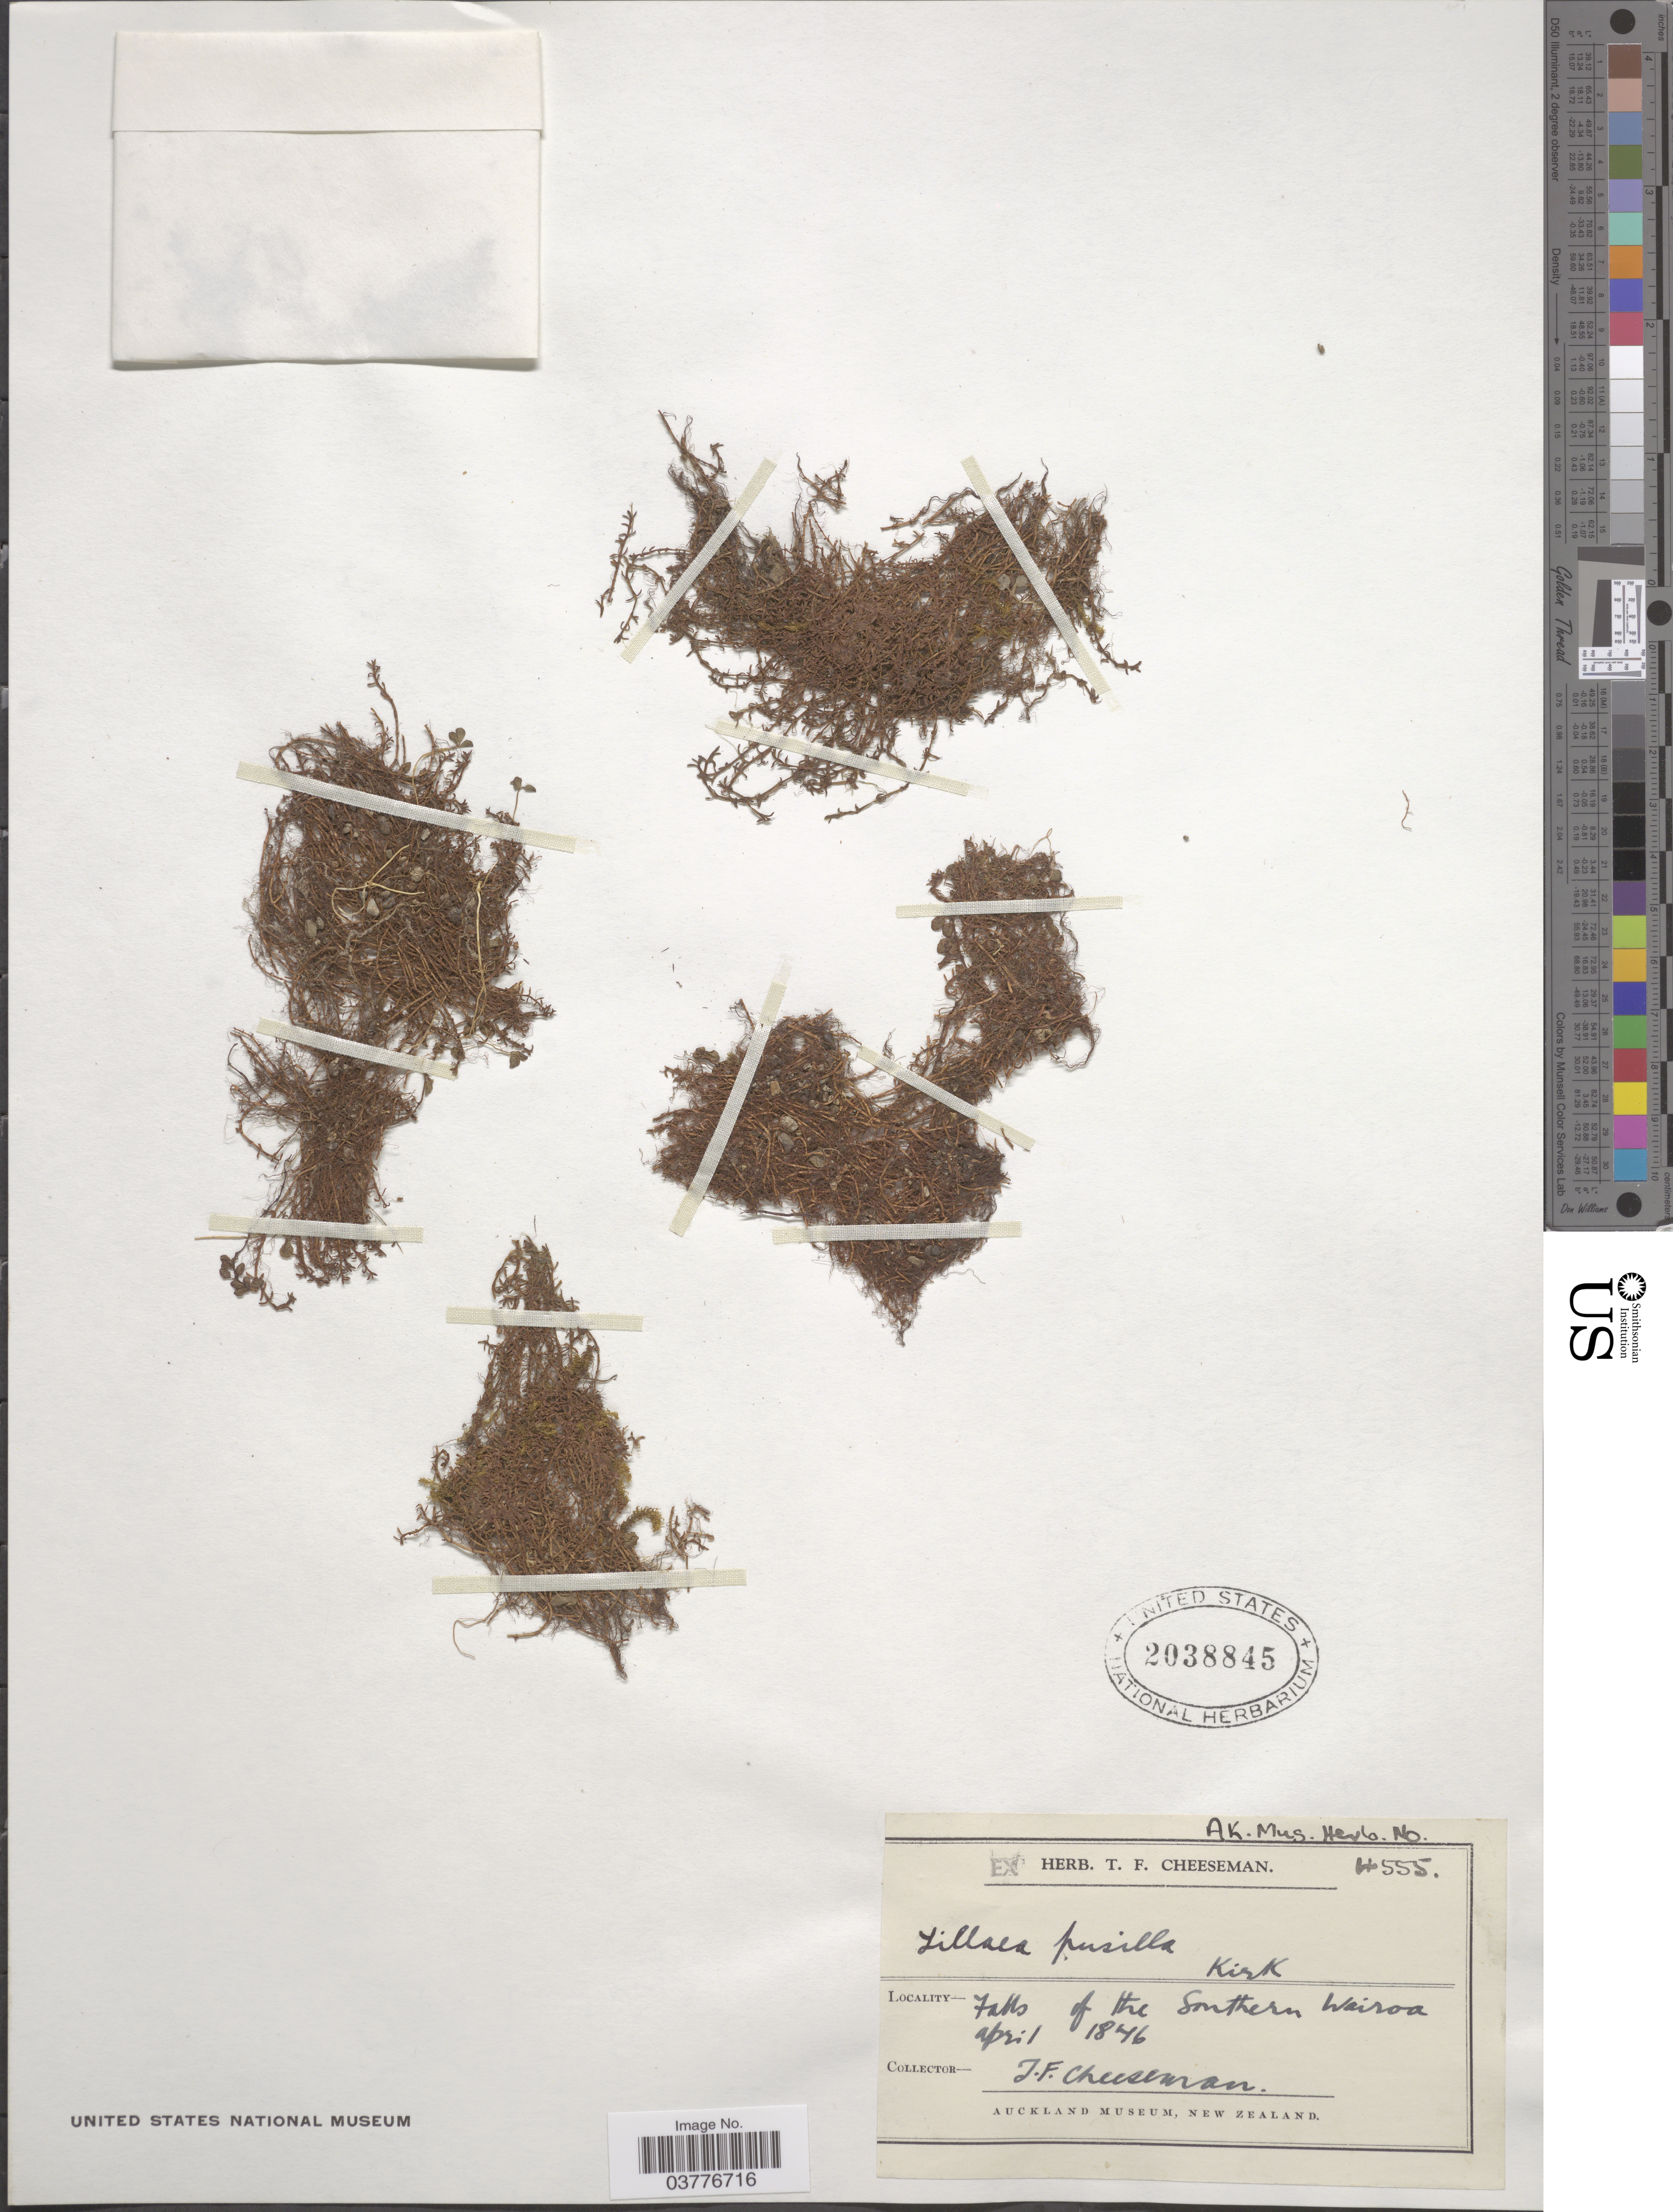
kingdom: Plantae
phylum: Tracheophyta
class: Magnoliopsida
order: Saxifragales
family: Crassulaceae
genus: Crassula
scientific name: Crassula hunua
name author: A.P. Druce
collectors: T. F. Cheeseman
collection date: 1846-04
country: New Zealand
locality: Falls of the southern Wairoa.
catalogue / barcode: US 2038845